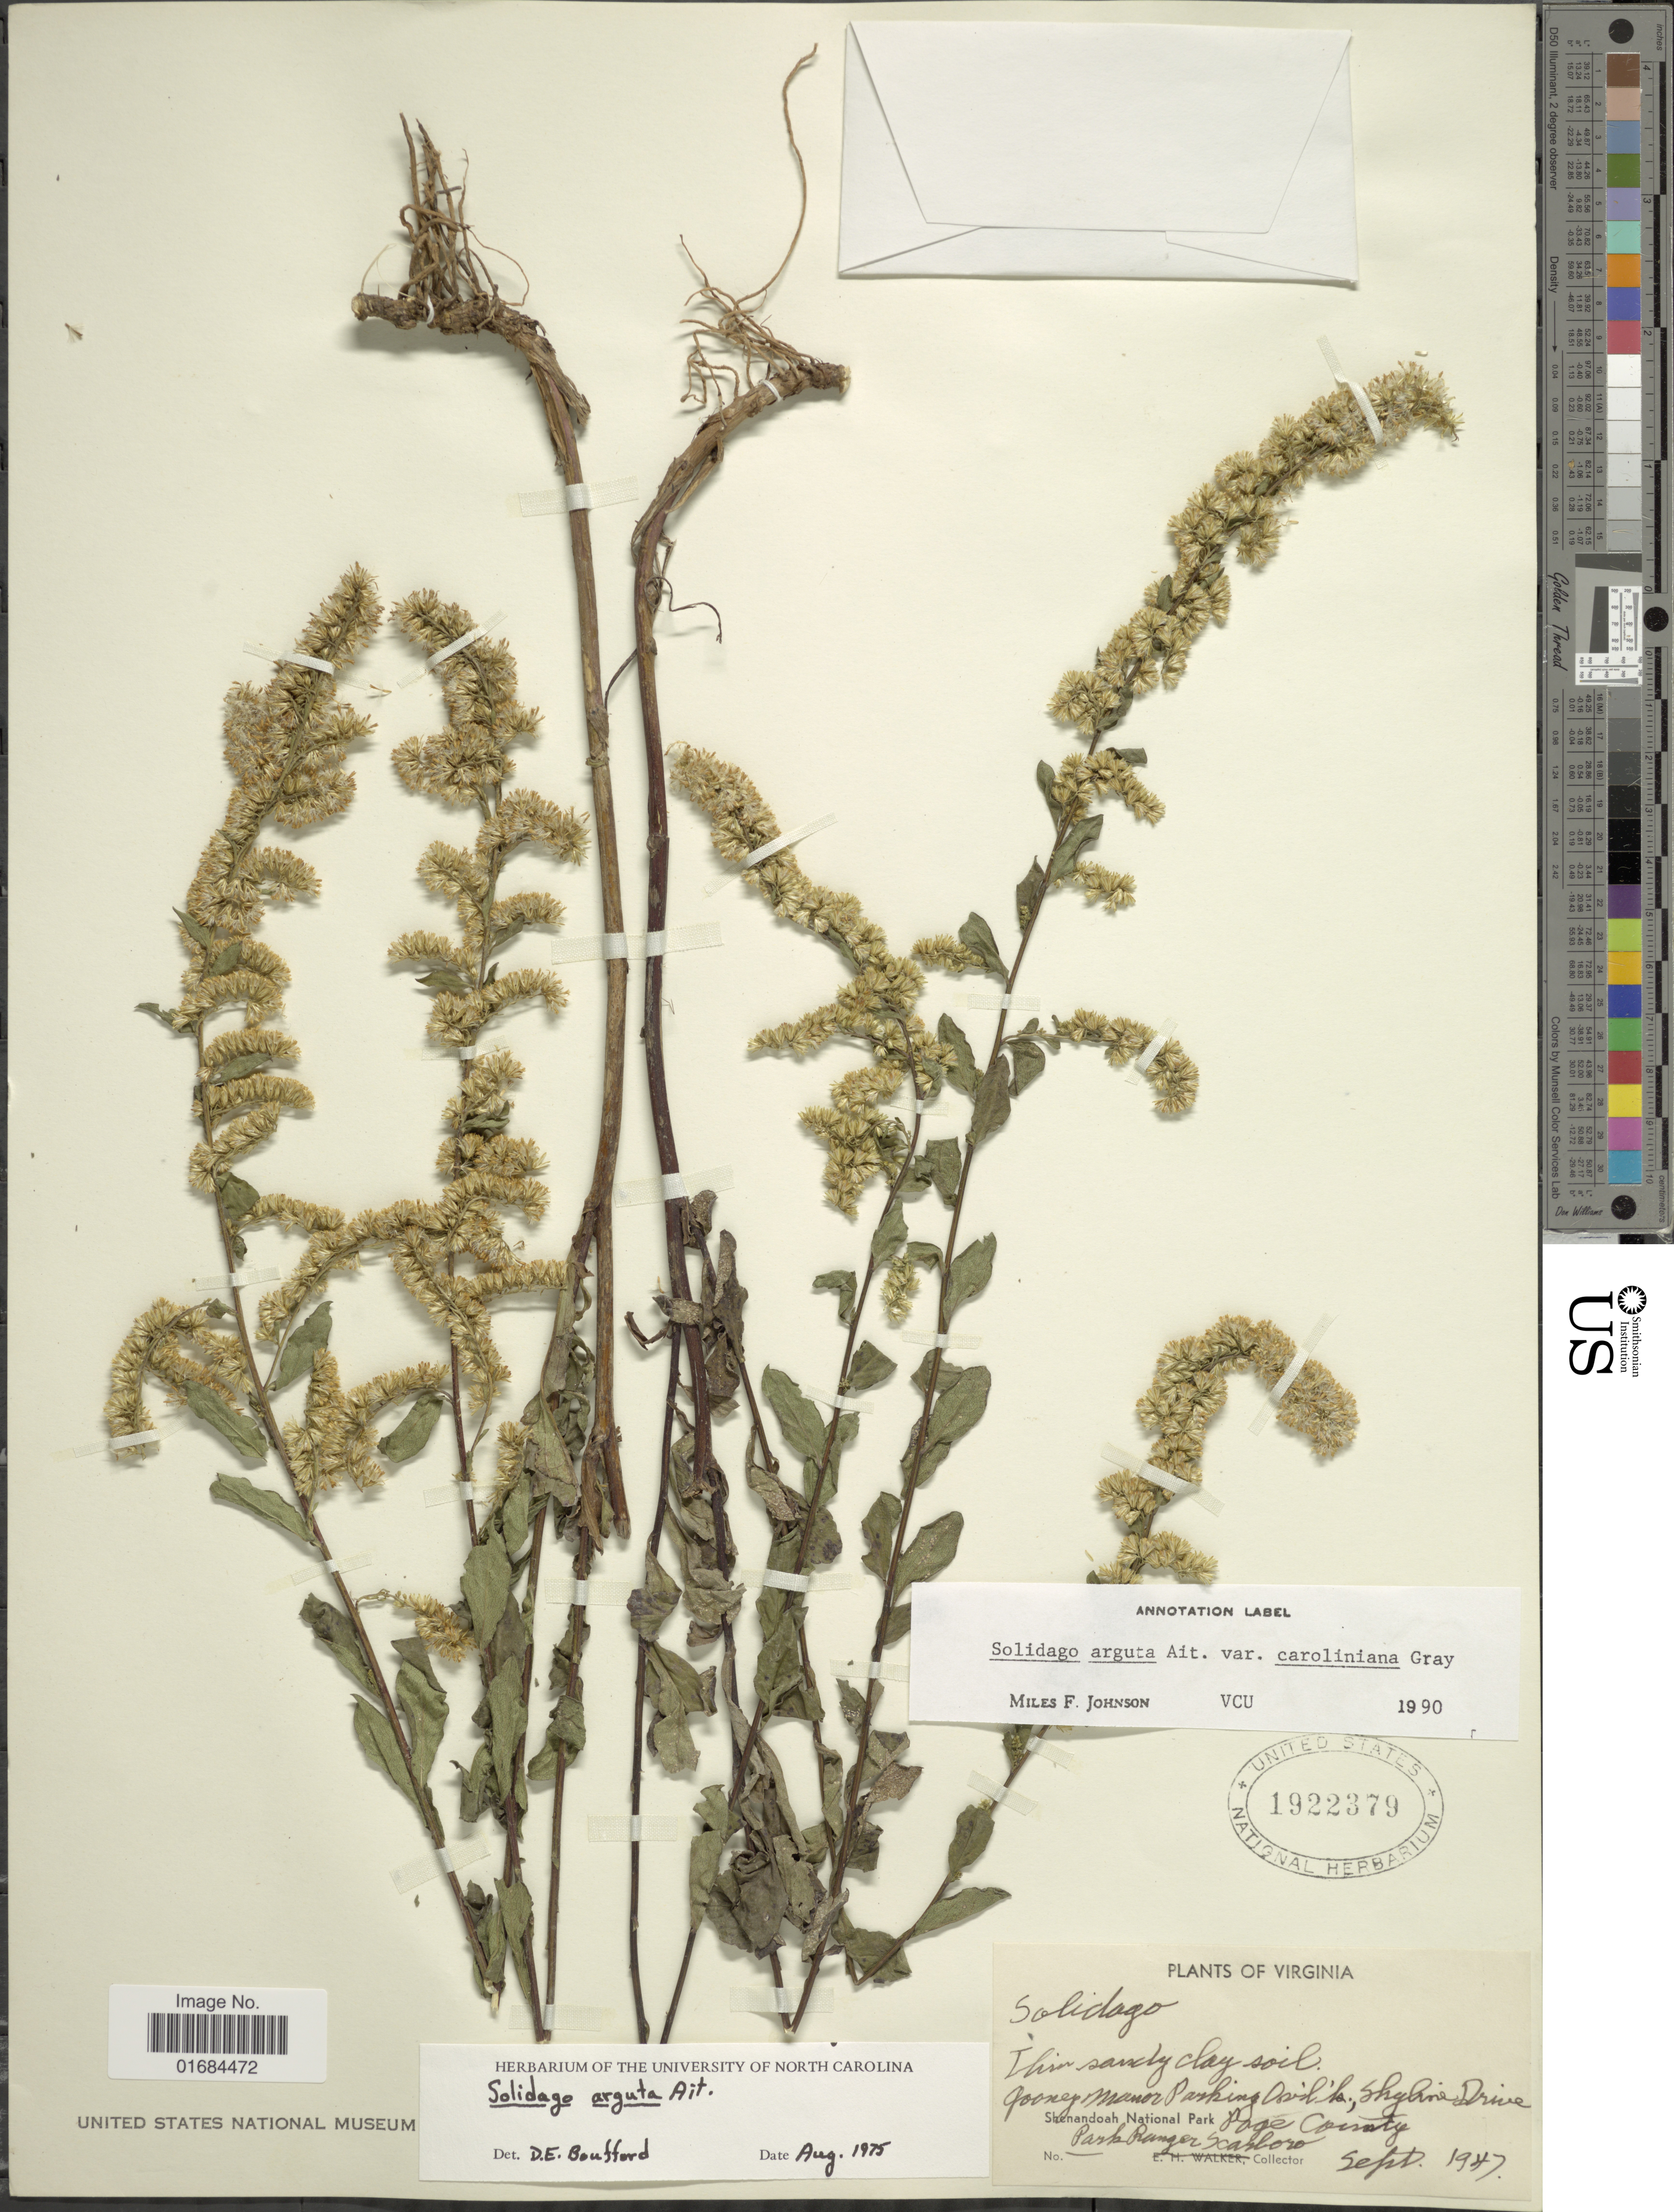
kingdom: Plantae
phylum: Tracheophyta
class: Magnoliopsida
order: Asterales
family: Asteraceae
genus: Solidago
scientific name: Solidago arguta var. caroliniana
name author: A. Gray & et al.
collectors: Park guard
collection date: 1947-09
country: United States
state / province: Virginia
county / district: Page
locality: Gooney Manor Parking Ov'l'k. Skyline Drive, Shenandoah National Park, Page County.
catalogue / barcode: US 1922379